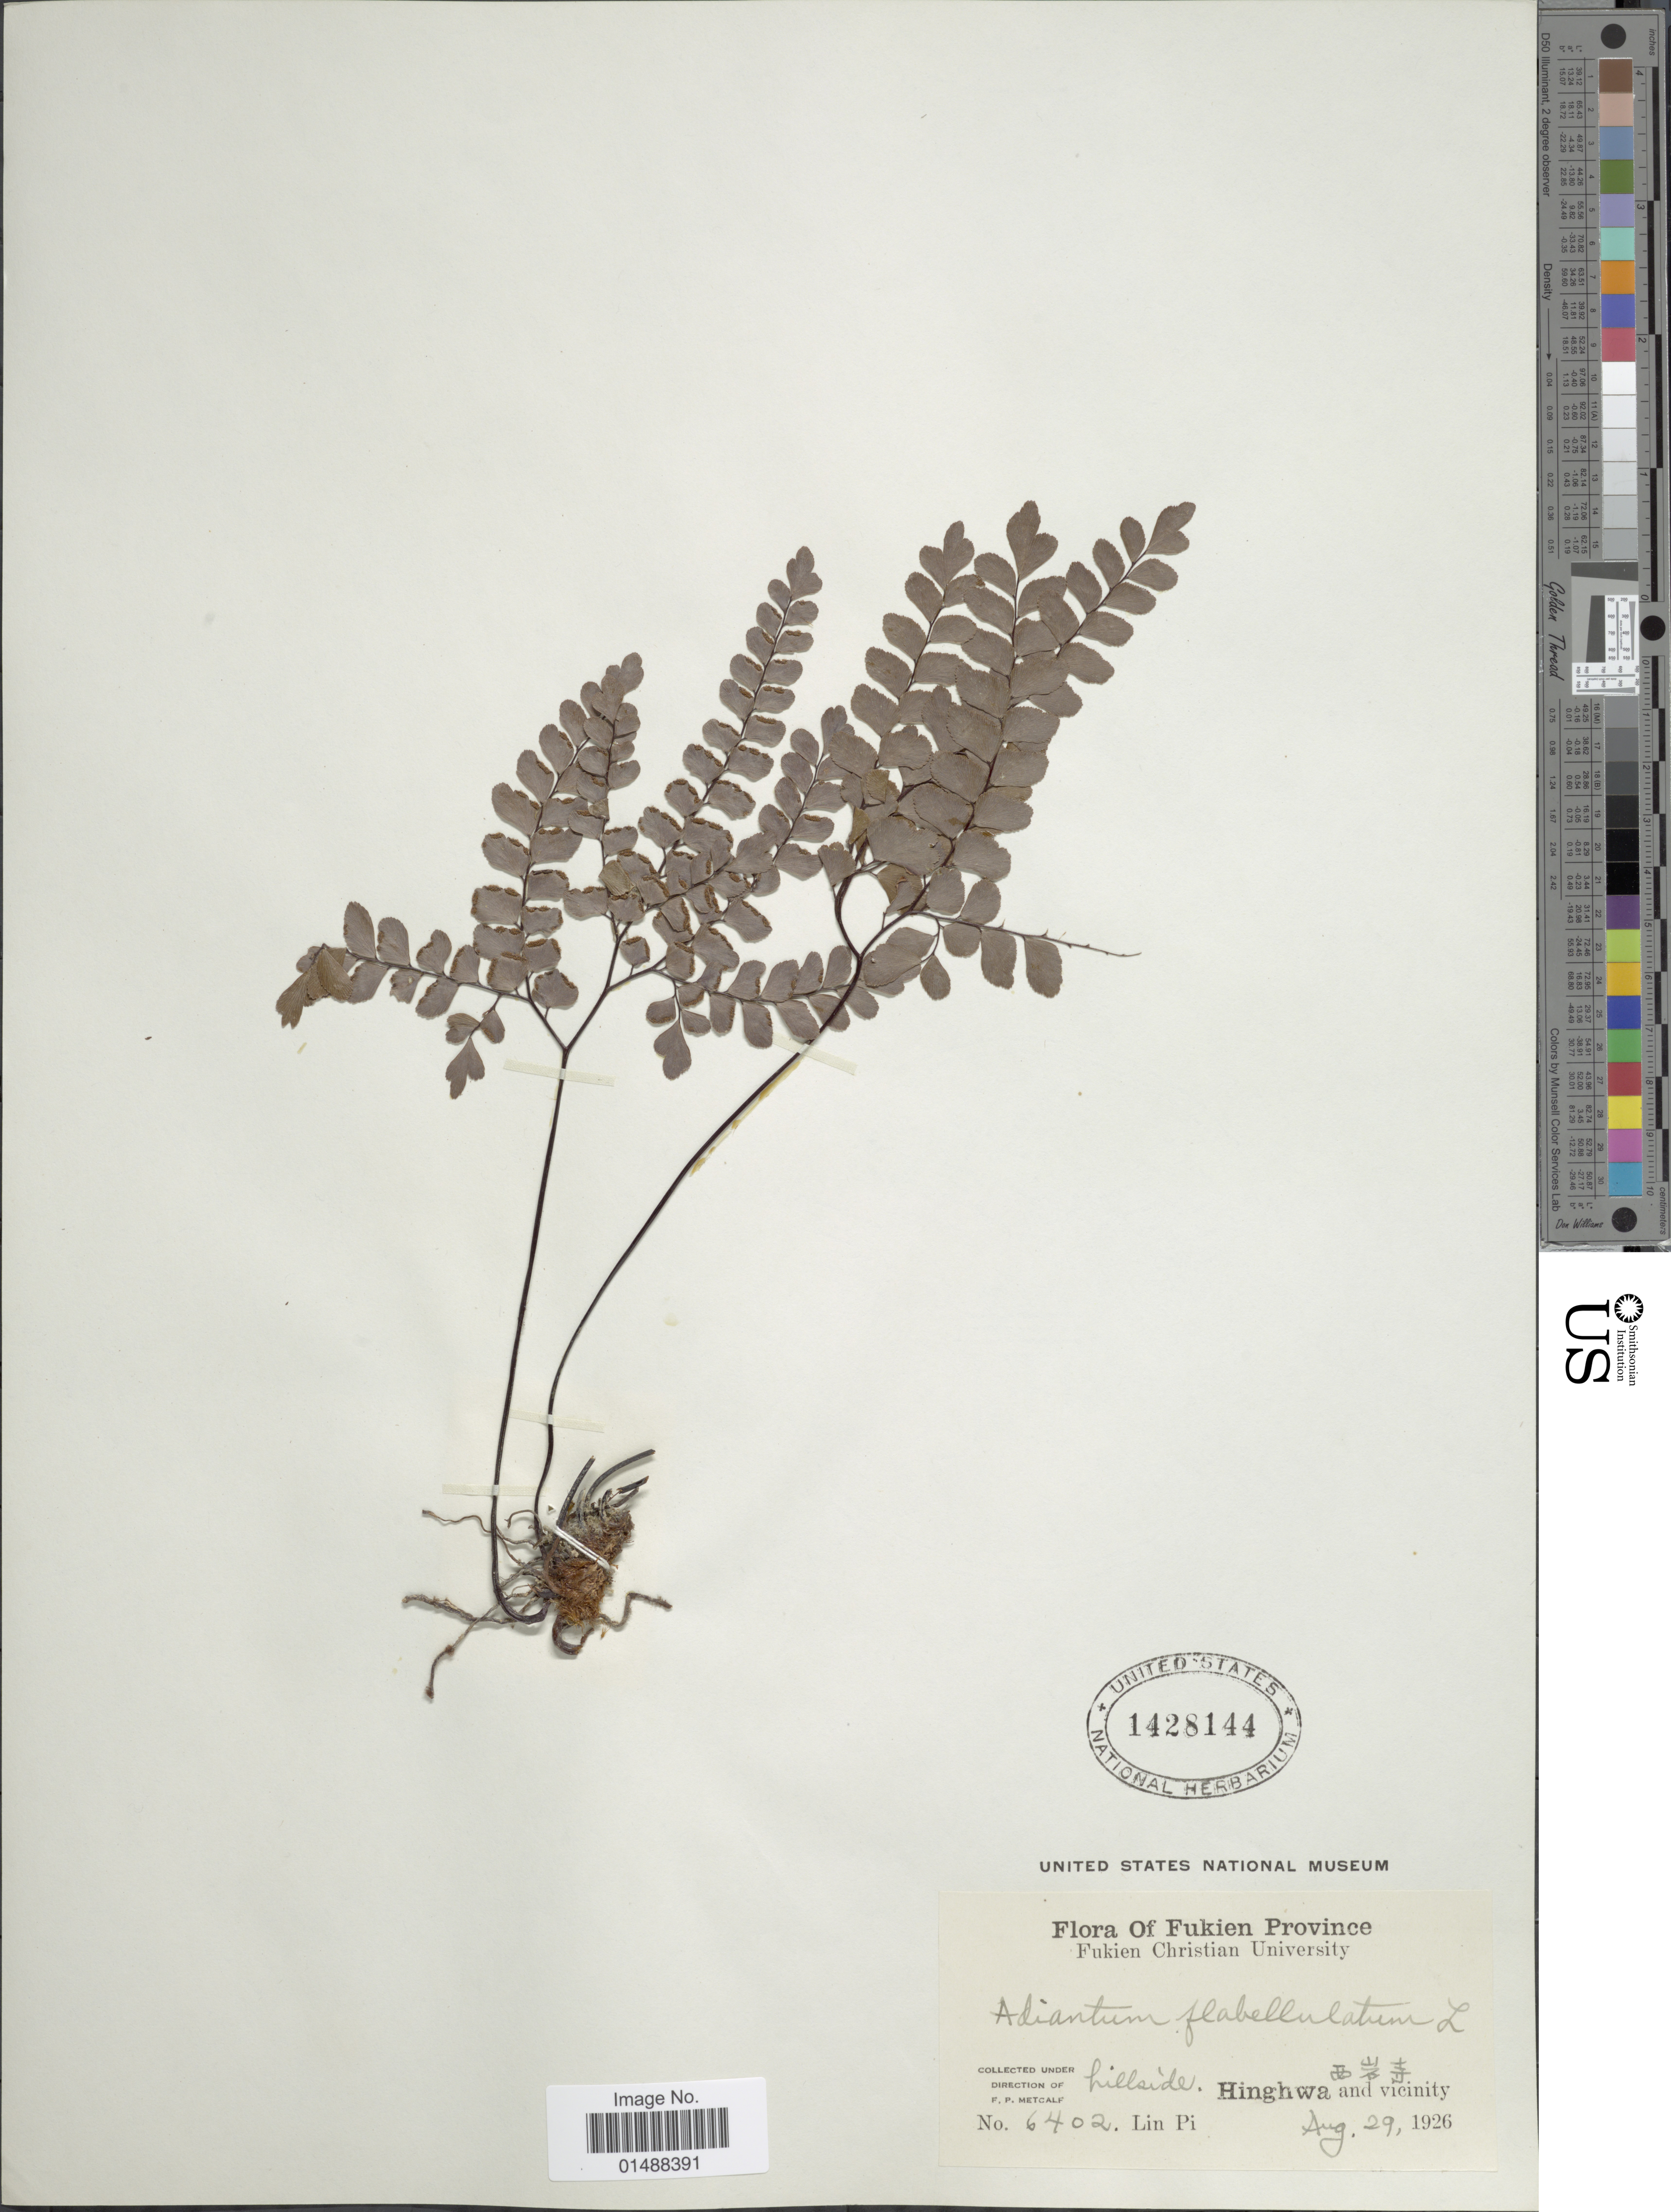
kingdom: Plantae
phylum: Tracheophyta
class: Polypodiopsida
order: Polypodiales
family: Pteridaceae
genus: Adiantum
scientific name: Adiantum flabellulatum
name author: L.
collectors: L. Pi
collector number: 6402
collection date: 1926-08-29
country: China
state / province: Fujian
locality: Fukien Province, Hinghwa and vicinity.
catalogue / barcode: US 1428144